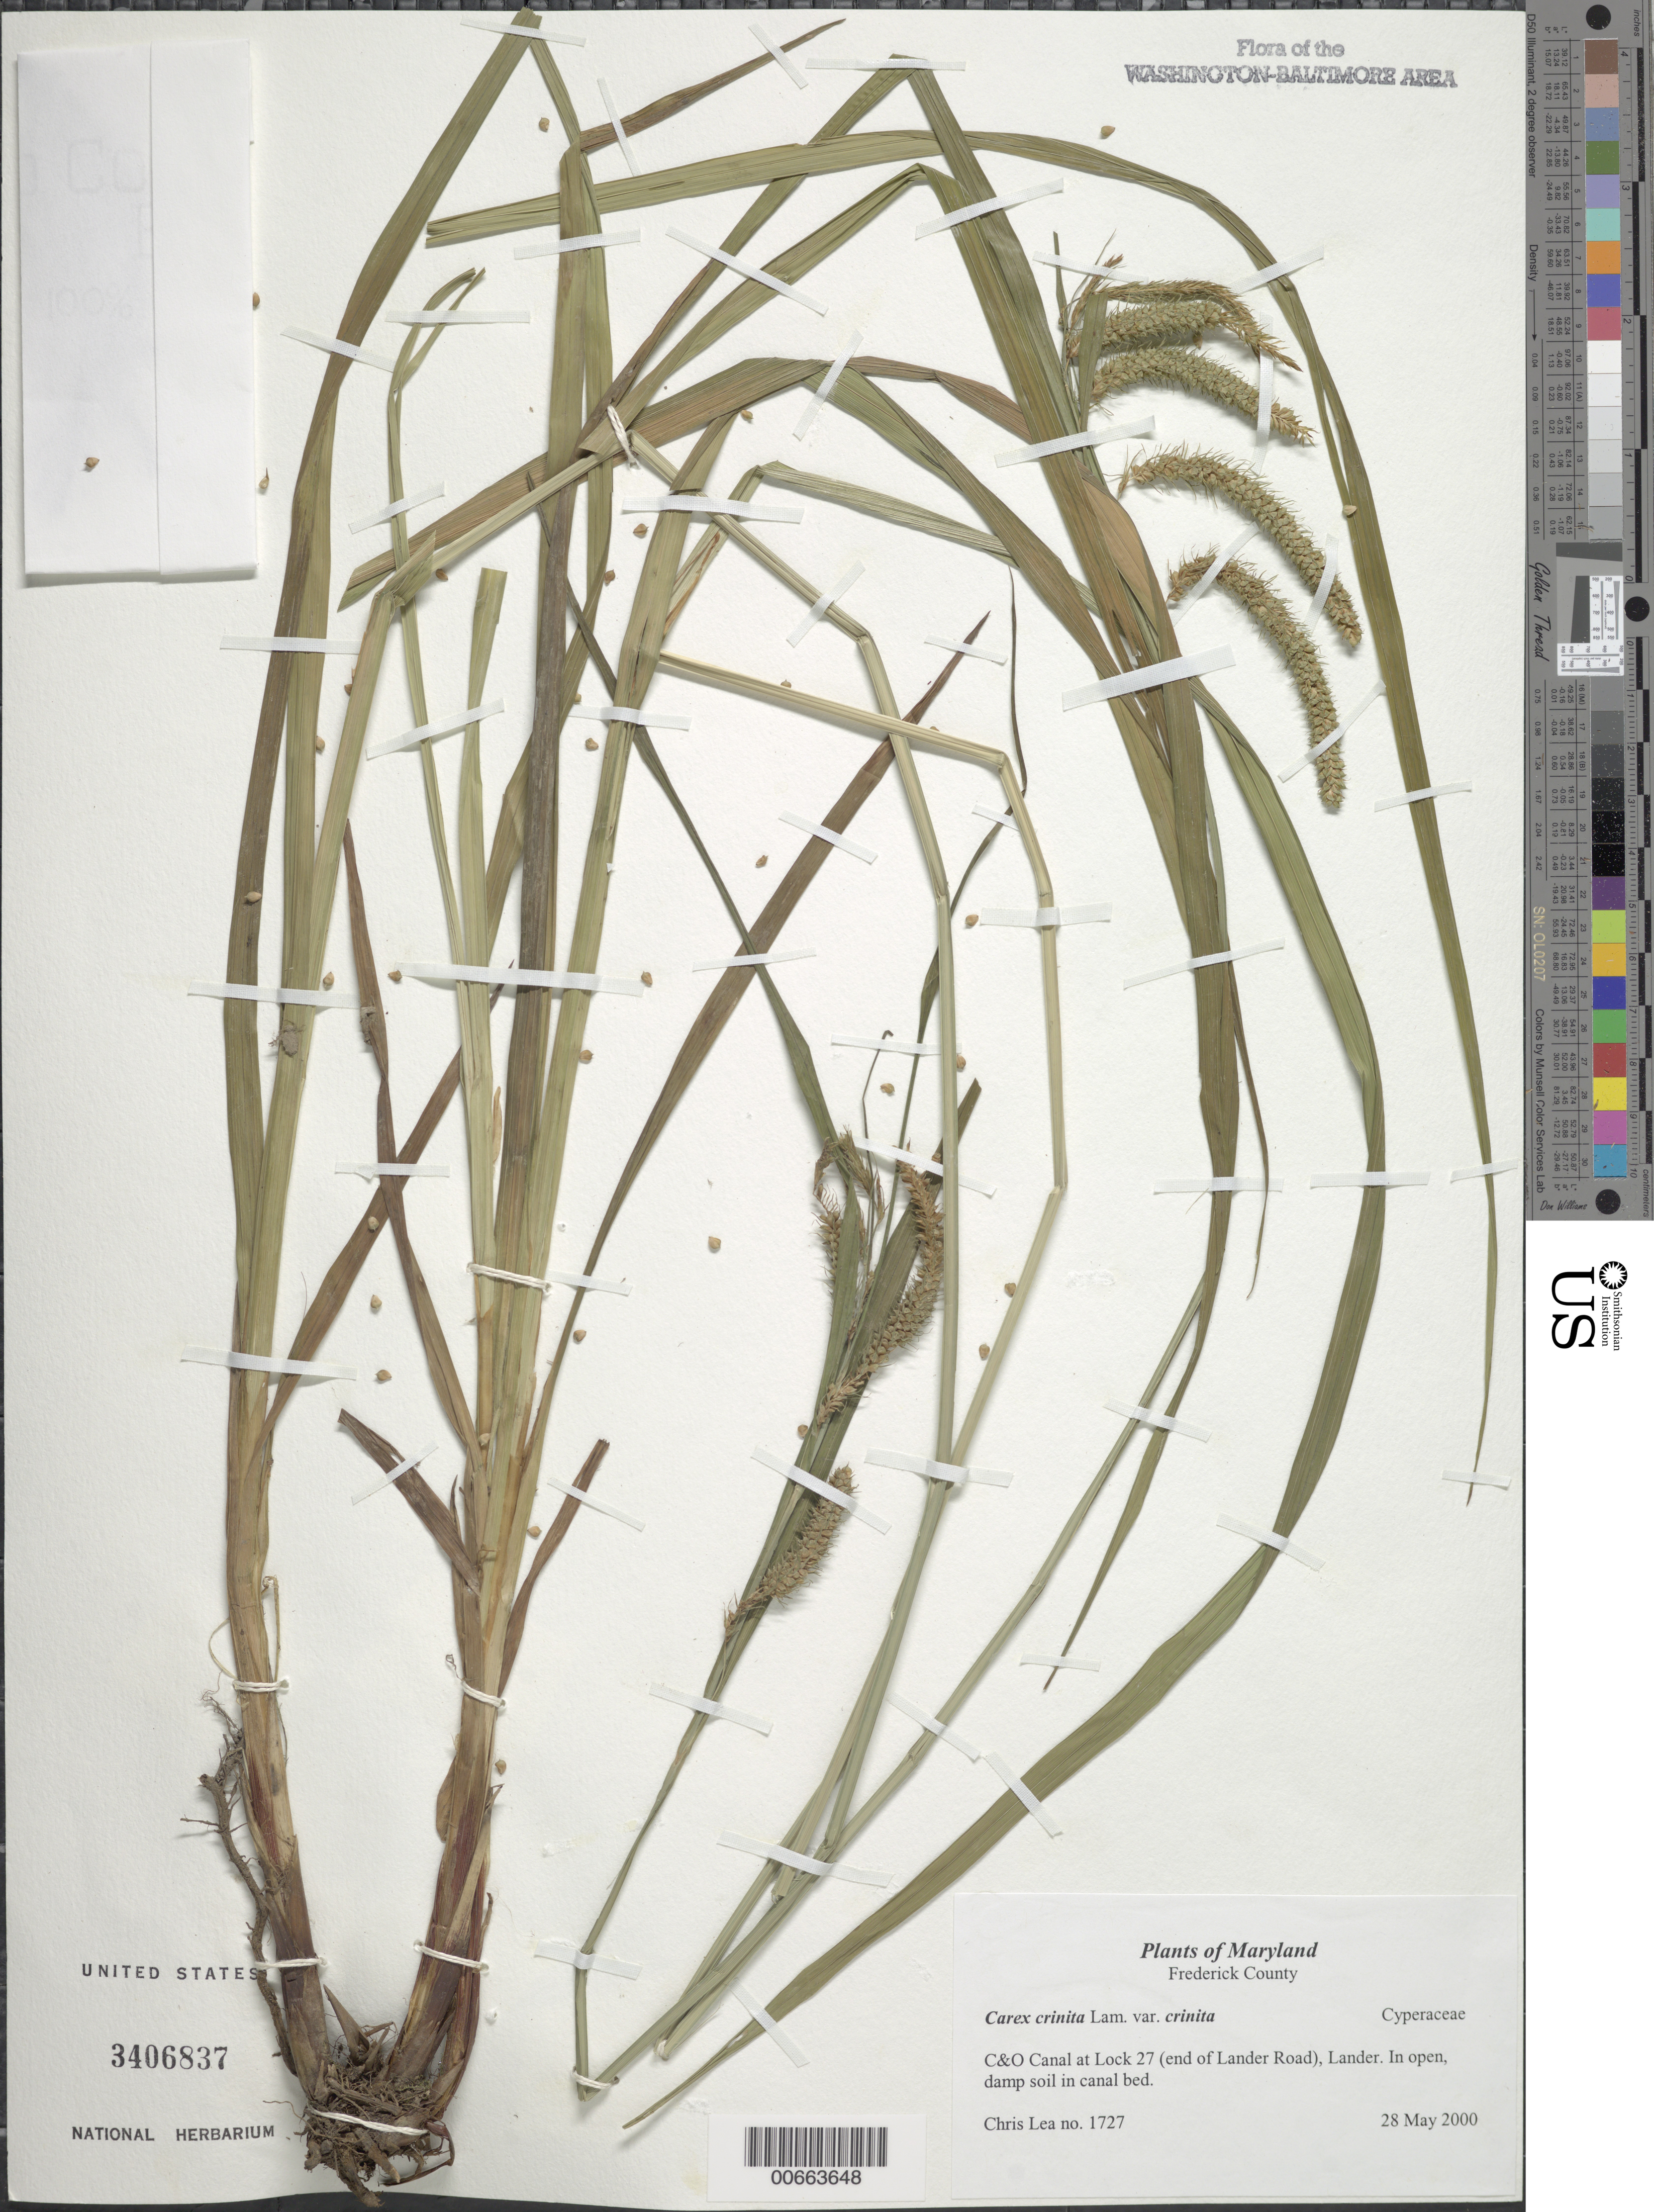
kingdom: Plantae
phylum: Tracheophyta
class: Liliopsida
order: Poales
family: Cyperaceae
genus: Carex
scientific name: Carex crinita var. crinita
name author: Lam.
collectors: C. Lea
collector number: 1727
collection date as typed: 28 May 2000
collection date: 2000-05-28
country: United States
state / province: Maryland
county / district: Frederick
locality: C&O Canal at Lock 27 (end of Lander Road), Lander.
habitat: In open, damp soil in canal bed.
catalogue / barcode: US 3406837